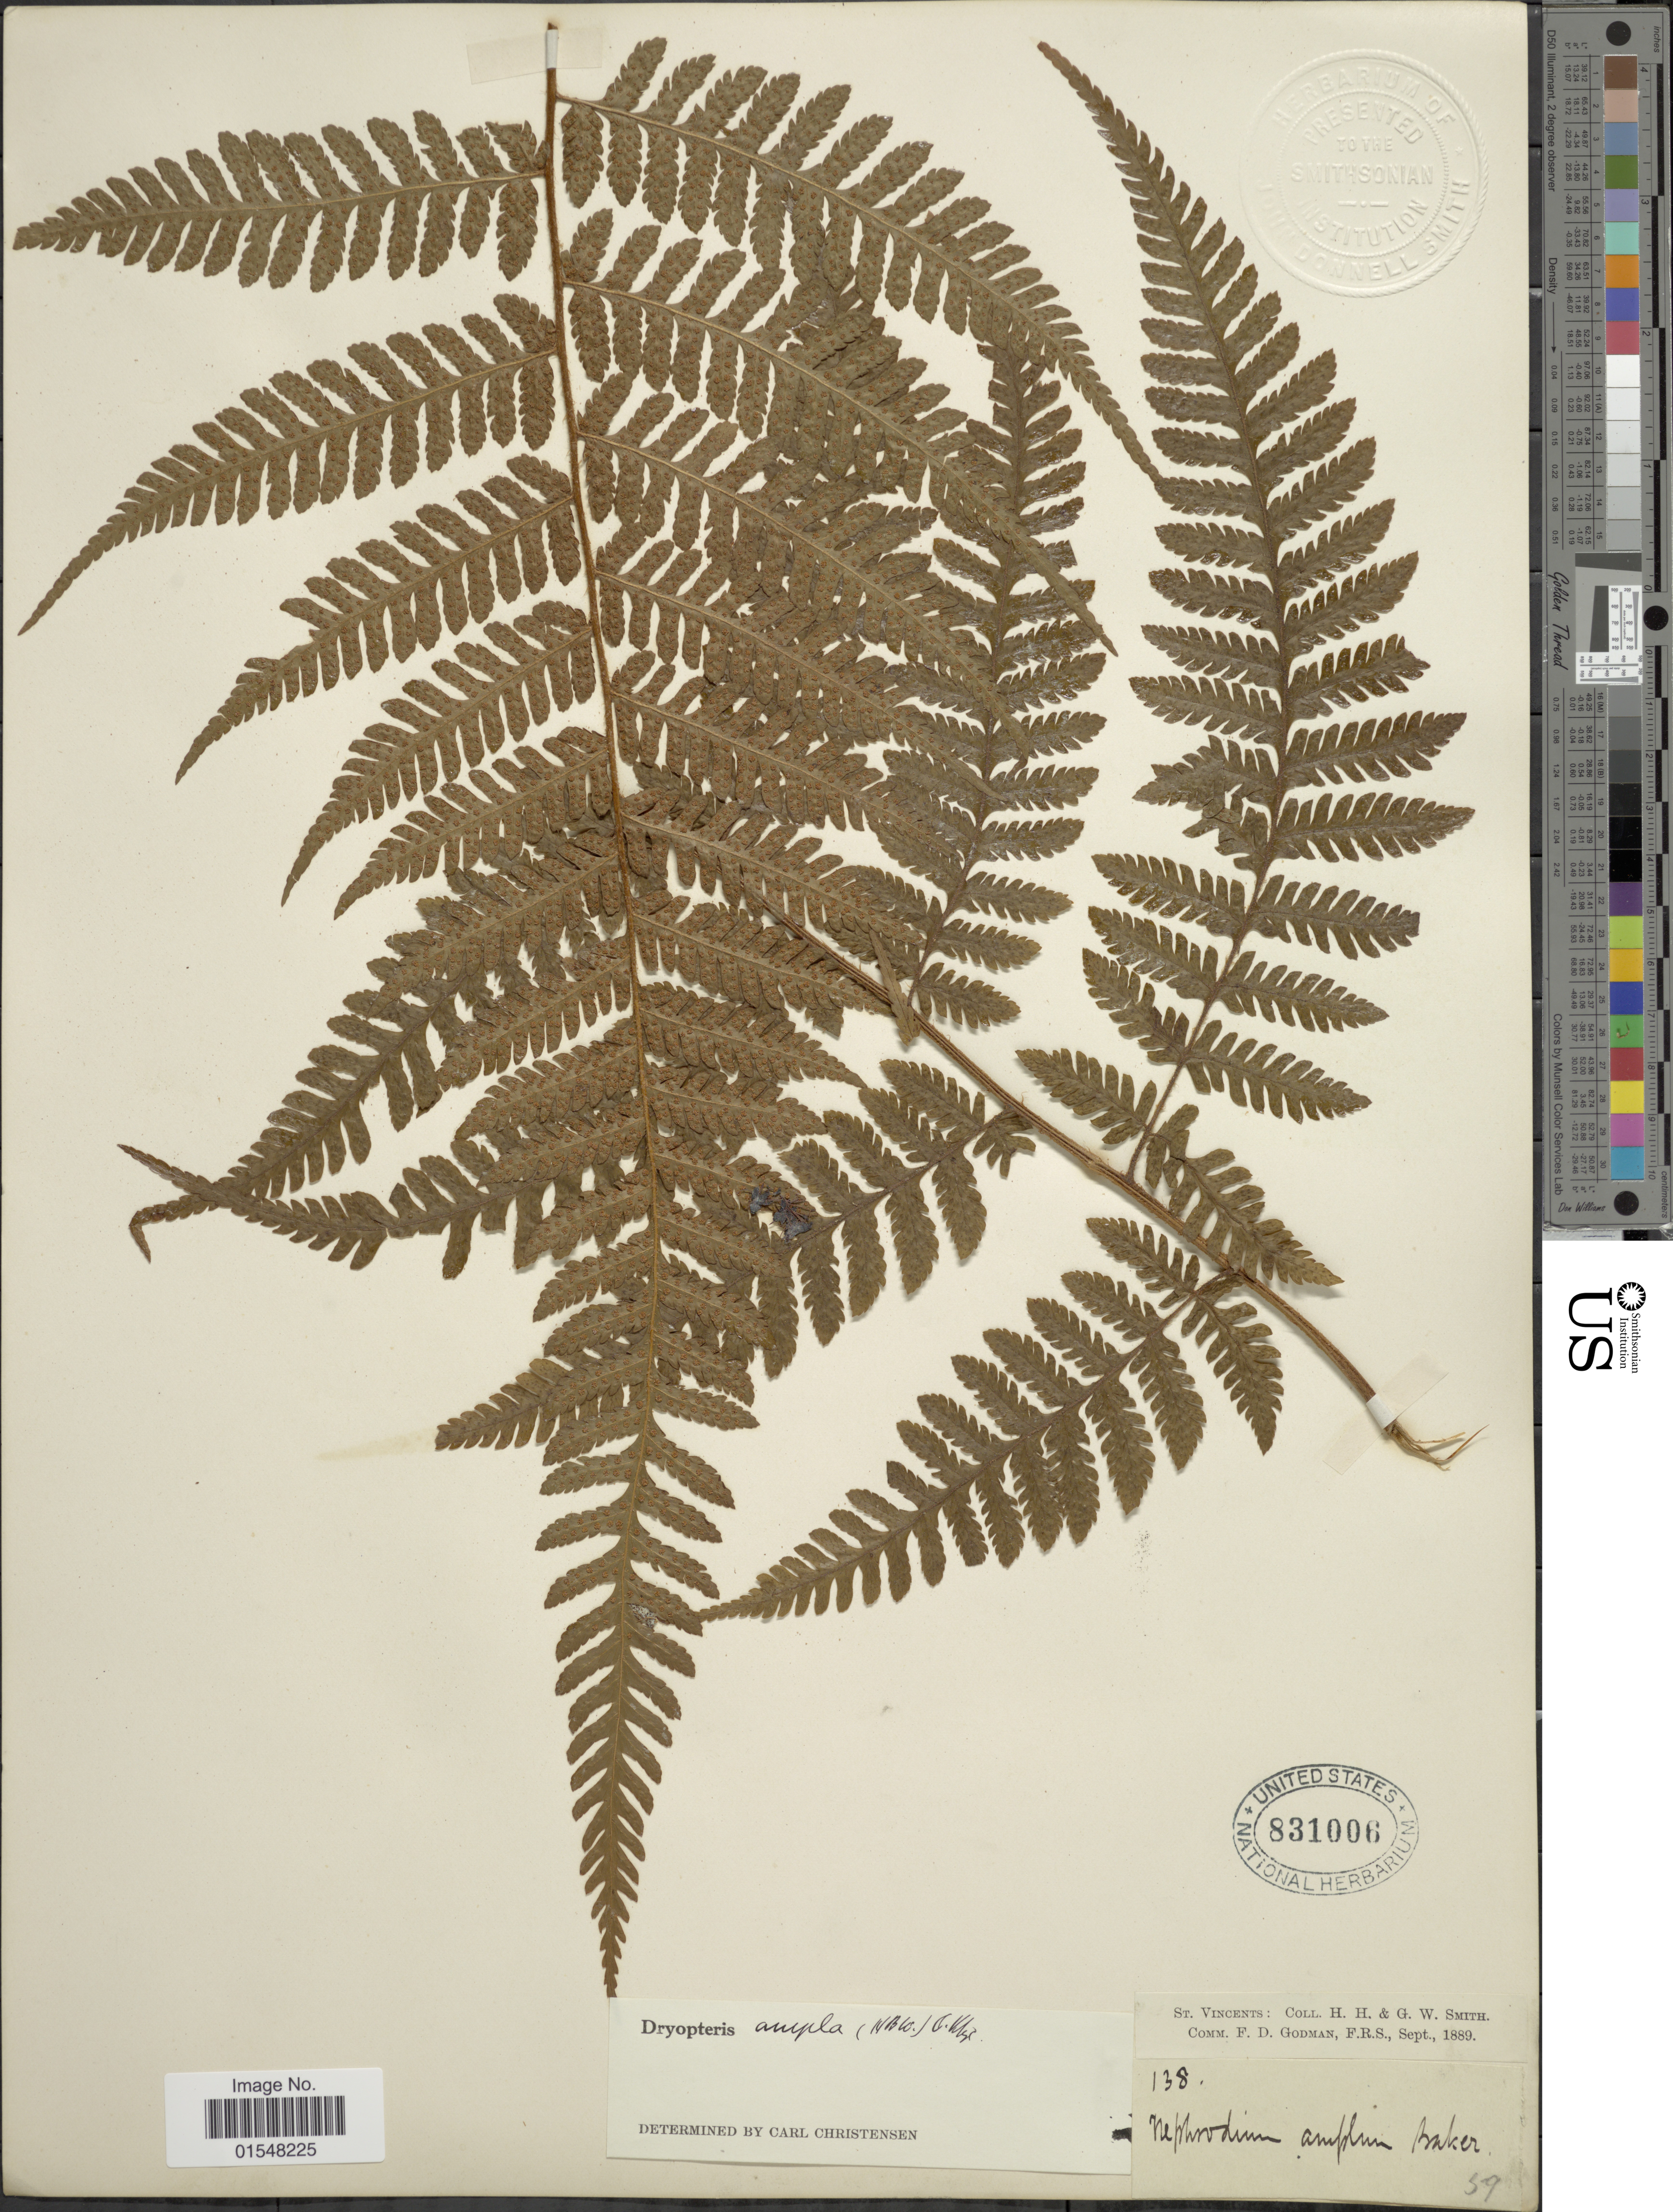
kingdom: Plantae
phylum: Tracheophyta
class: Polypodiopsida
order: Polypodiales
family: Dryopteridaceae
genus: Ctenitis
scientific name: Ctenitis sloanei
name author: (Poepp. ex Spreng.) C.V. Morton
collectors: H. H. Smith & G. Smith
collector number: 138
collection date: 1889-09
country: St. Vincent - Grenadines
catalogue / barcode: US 831006